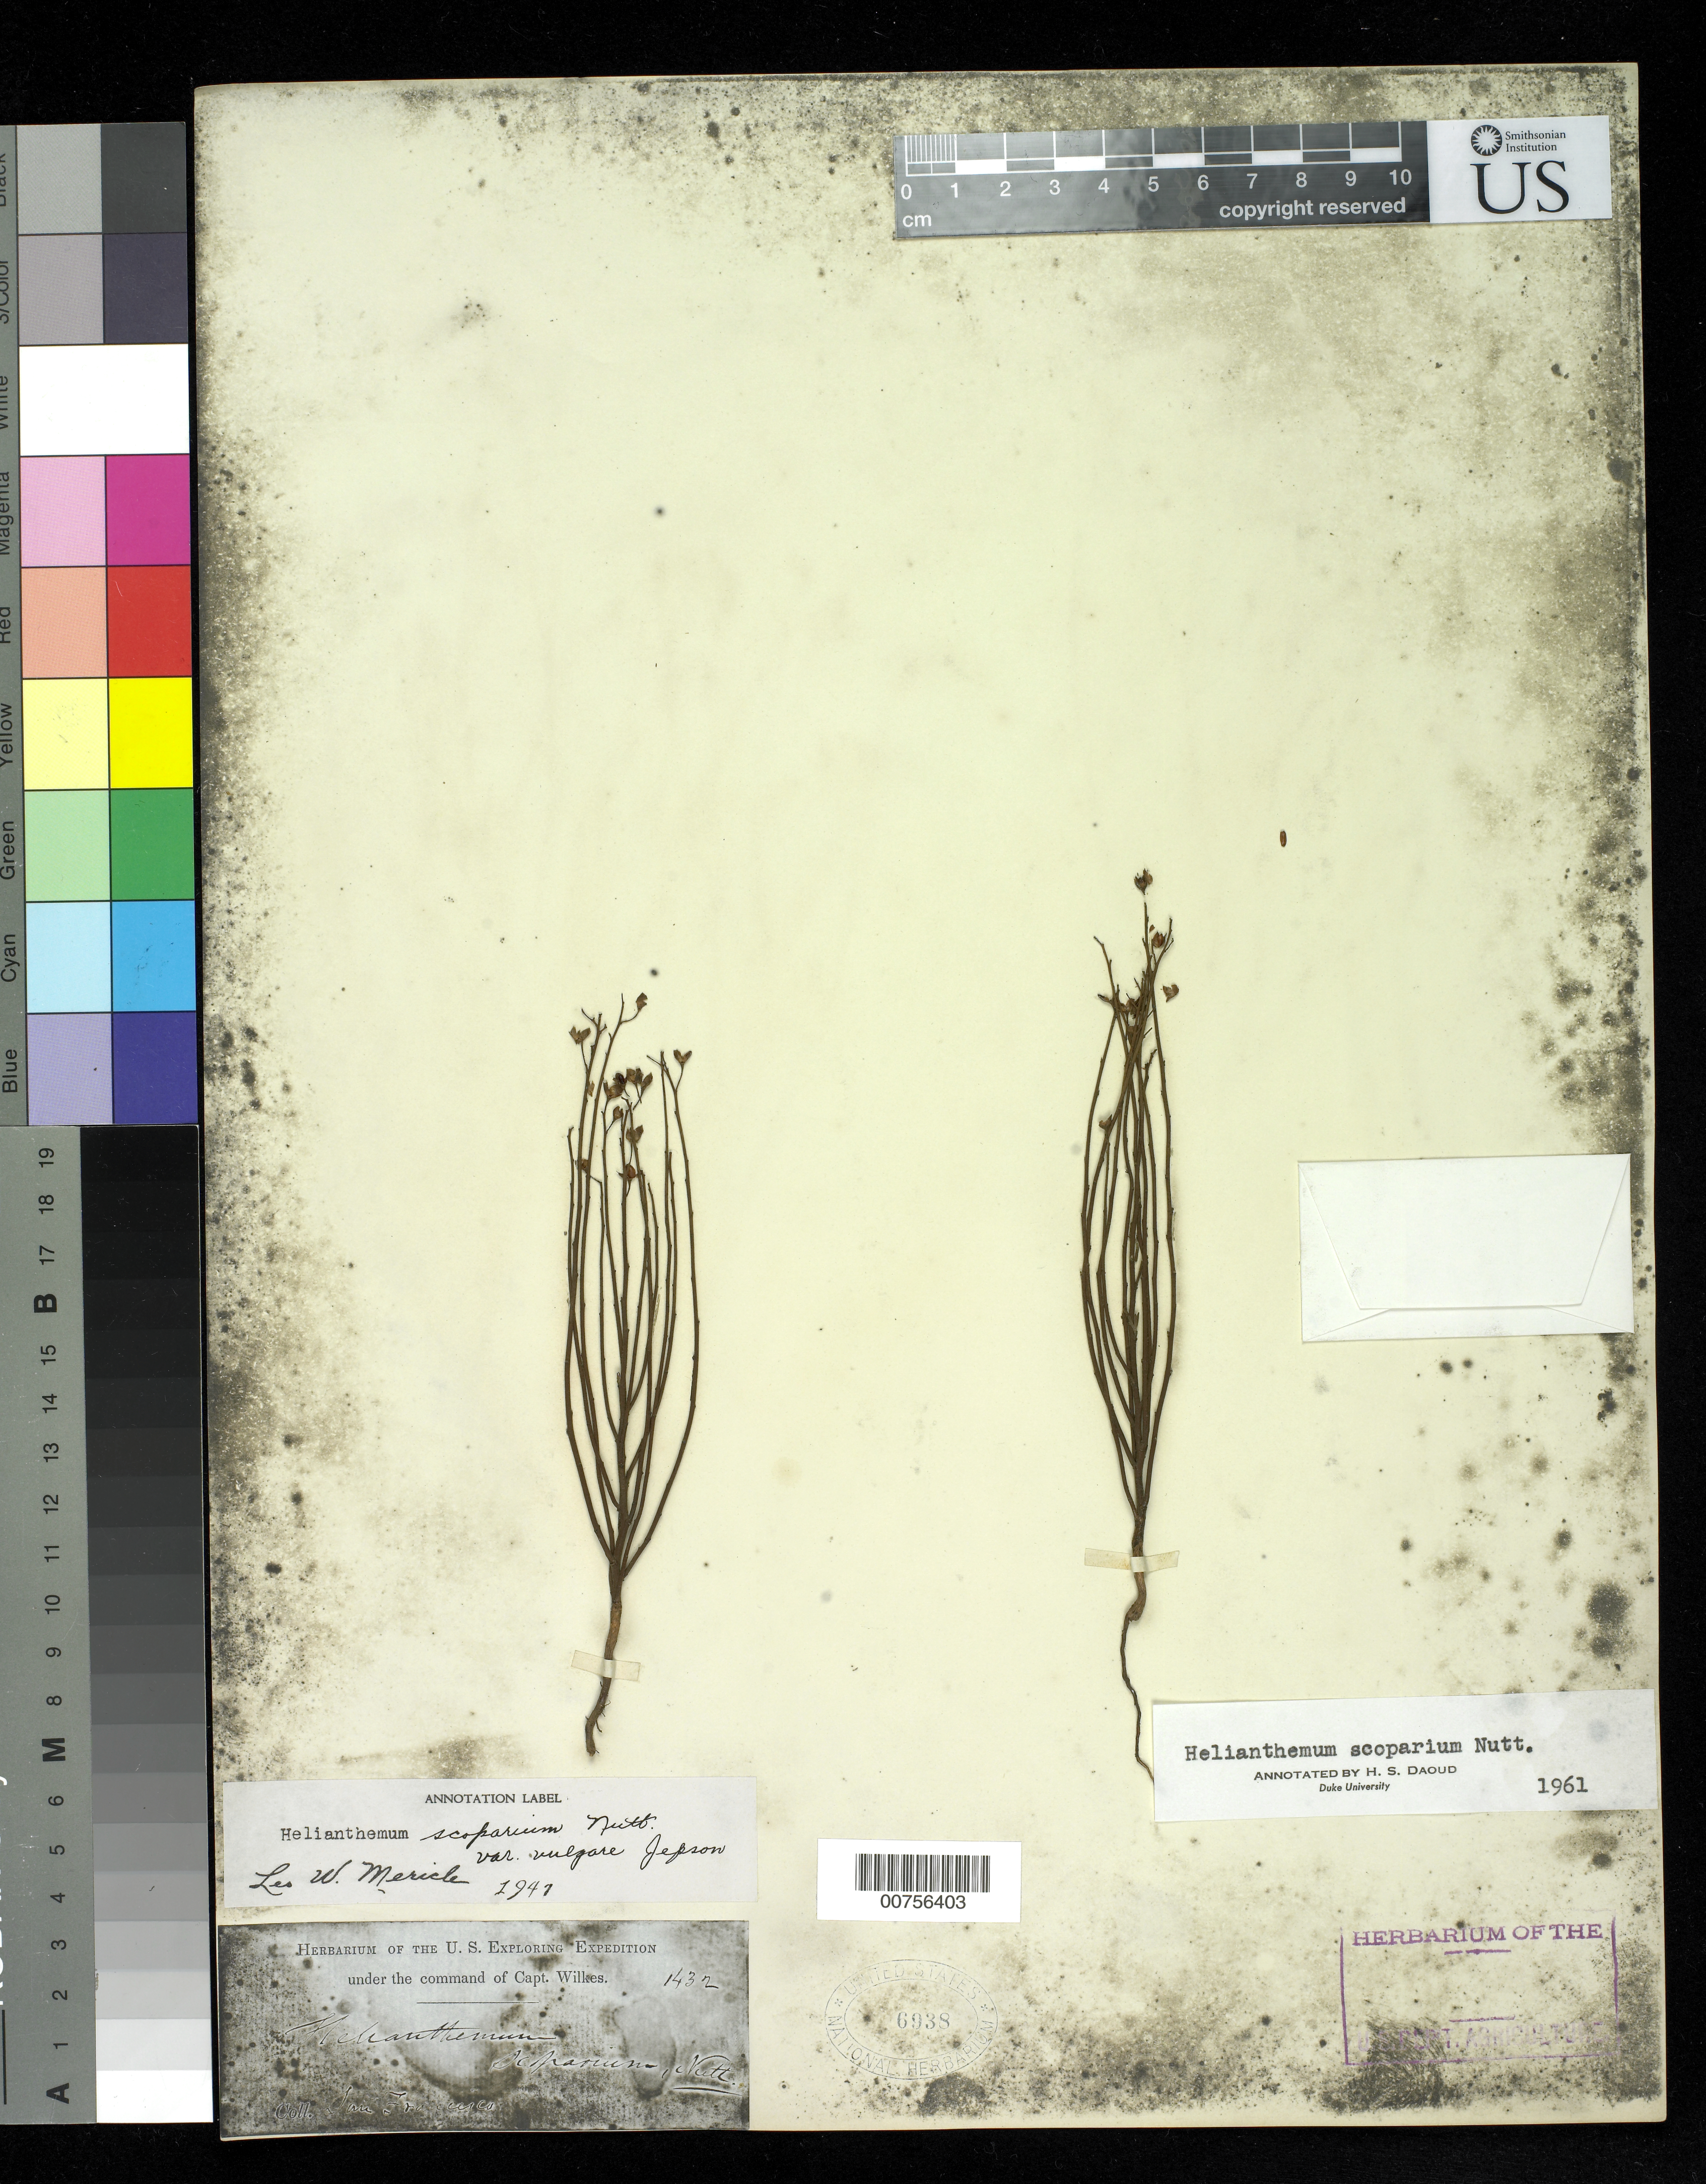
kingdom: Plantae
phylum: Tracheophyta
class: Magnoliopsida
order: Malvales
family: Cistaceae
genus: Helianthemum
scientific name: Helianthemum scoparium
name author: Nutt. ex Torr. & A. Gray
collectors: Wilkes Explor. Exped.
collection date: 1838/1842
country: United States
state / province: California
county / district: San Francisco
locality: San Francisco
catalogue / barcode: US 6938